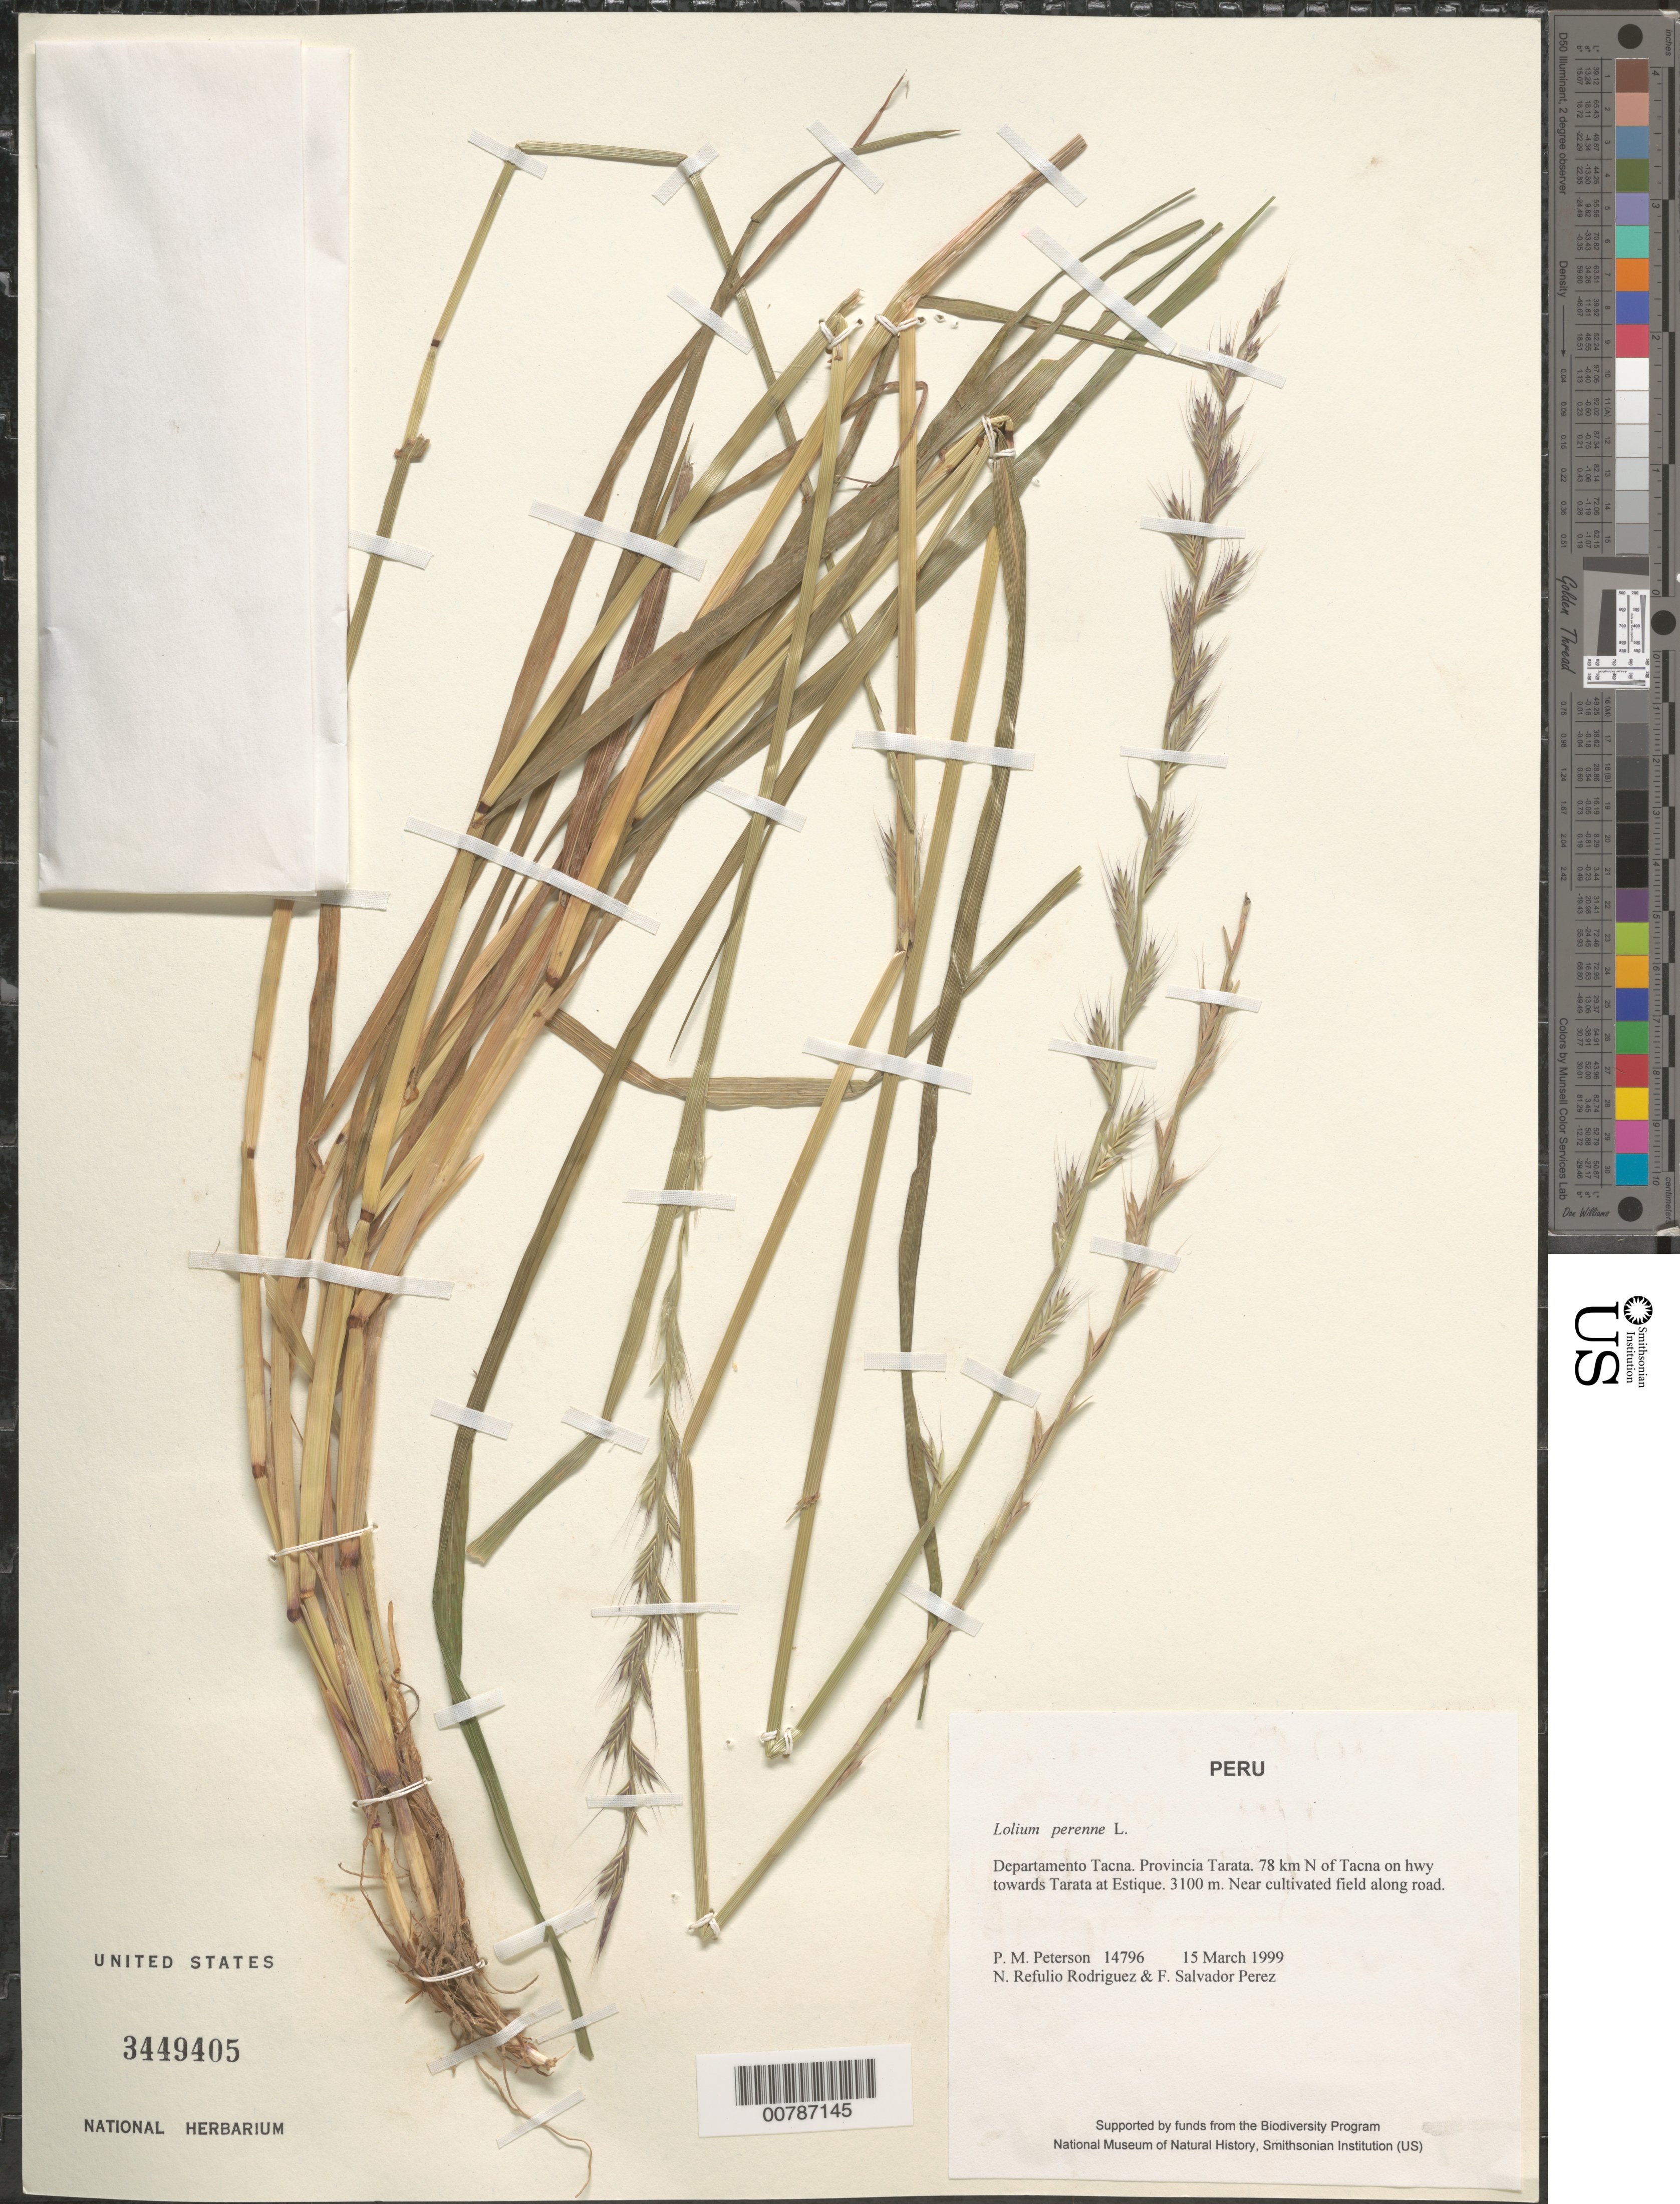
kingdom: Plantae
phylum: Tracheophyta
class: Liliopsida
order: Poales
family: Poaceae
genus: Lolium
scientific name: Lolium perenne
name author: L.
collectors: P. M. Peterson, N. Refulio-Rodríguez & F. Salvador Perez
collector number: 14796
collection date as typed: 15 Mar 1999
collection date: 1999-03-15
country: Peru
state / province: Tacna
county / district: Tarata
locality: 78 km N of Tacna on hwy towards Tarata at Estique.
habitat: Near cultivated field along road.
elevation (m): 3100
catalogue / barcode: US 3449405